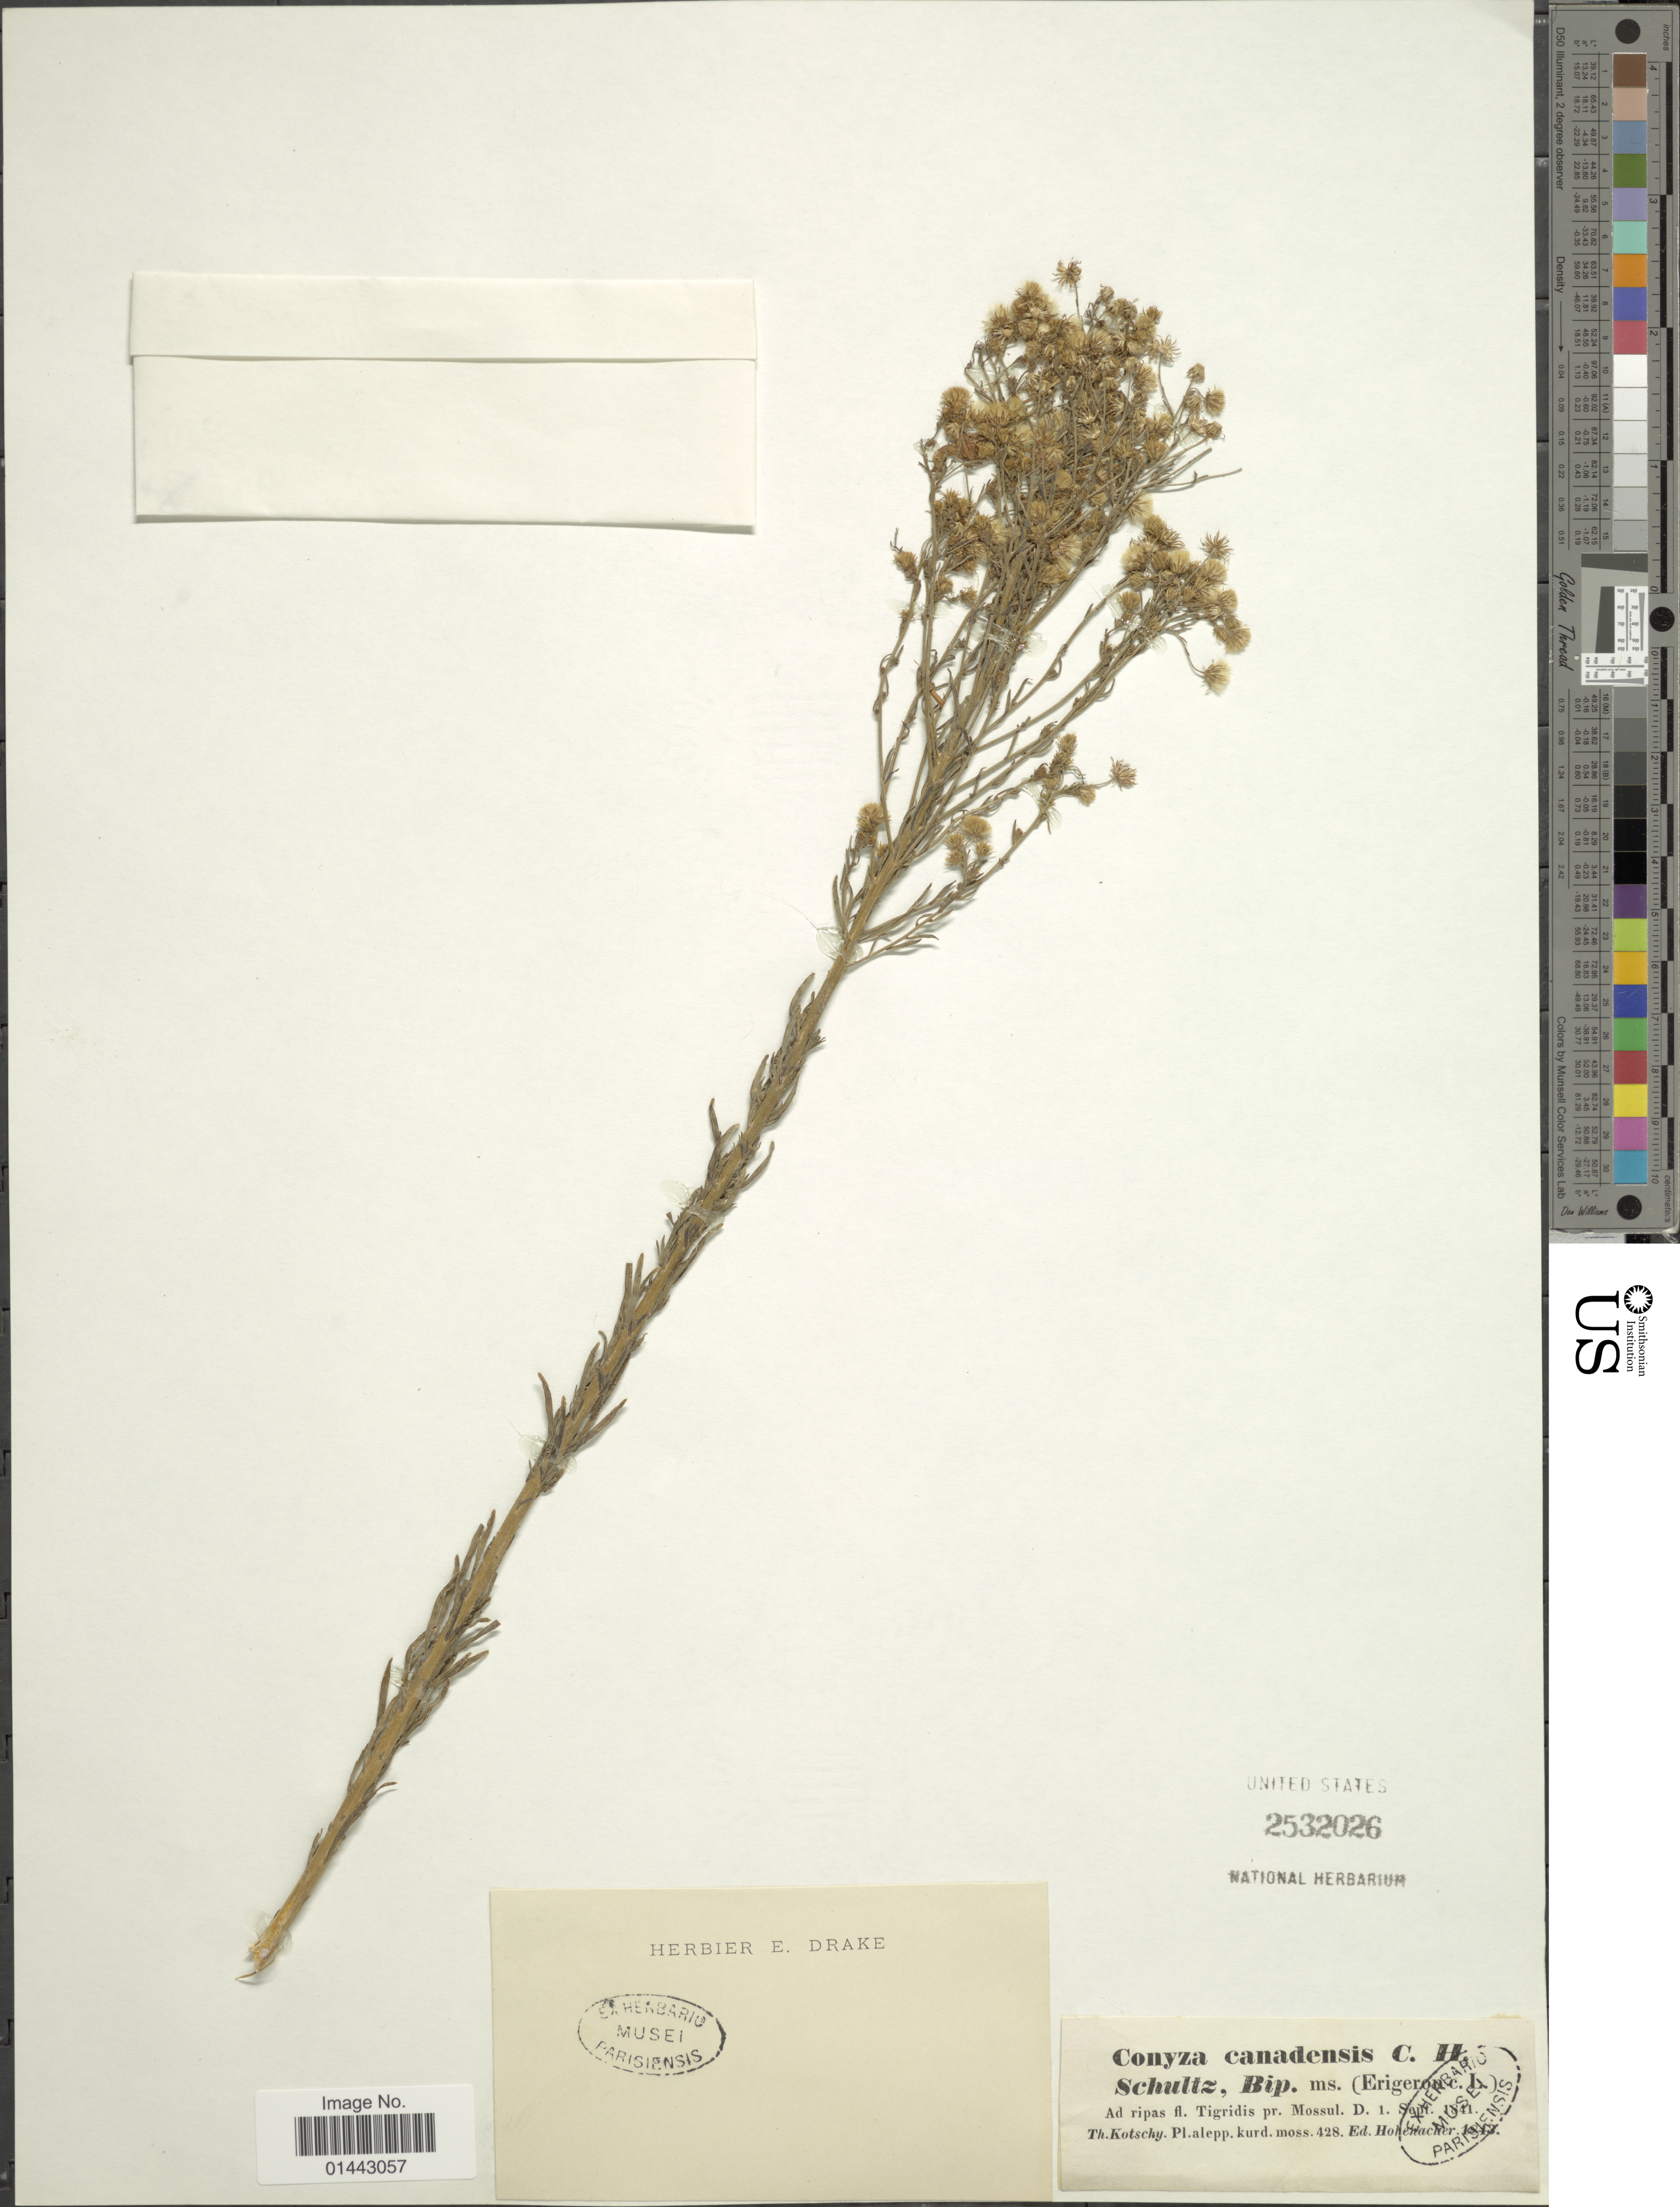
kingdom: Plantae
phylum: Tracheophyta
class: Magnoliopsida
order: Asterales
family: Asteraceae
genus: Erigeron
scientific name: Erigeron canadensis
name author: L.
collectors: E. Hohenacker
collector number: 428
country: Iraq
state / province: Ninawa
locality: Pl. kurd. moss.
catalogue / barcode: US 2532026